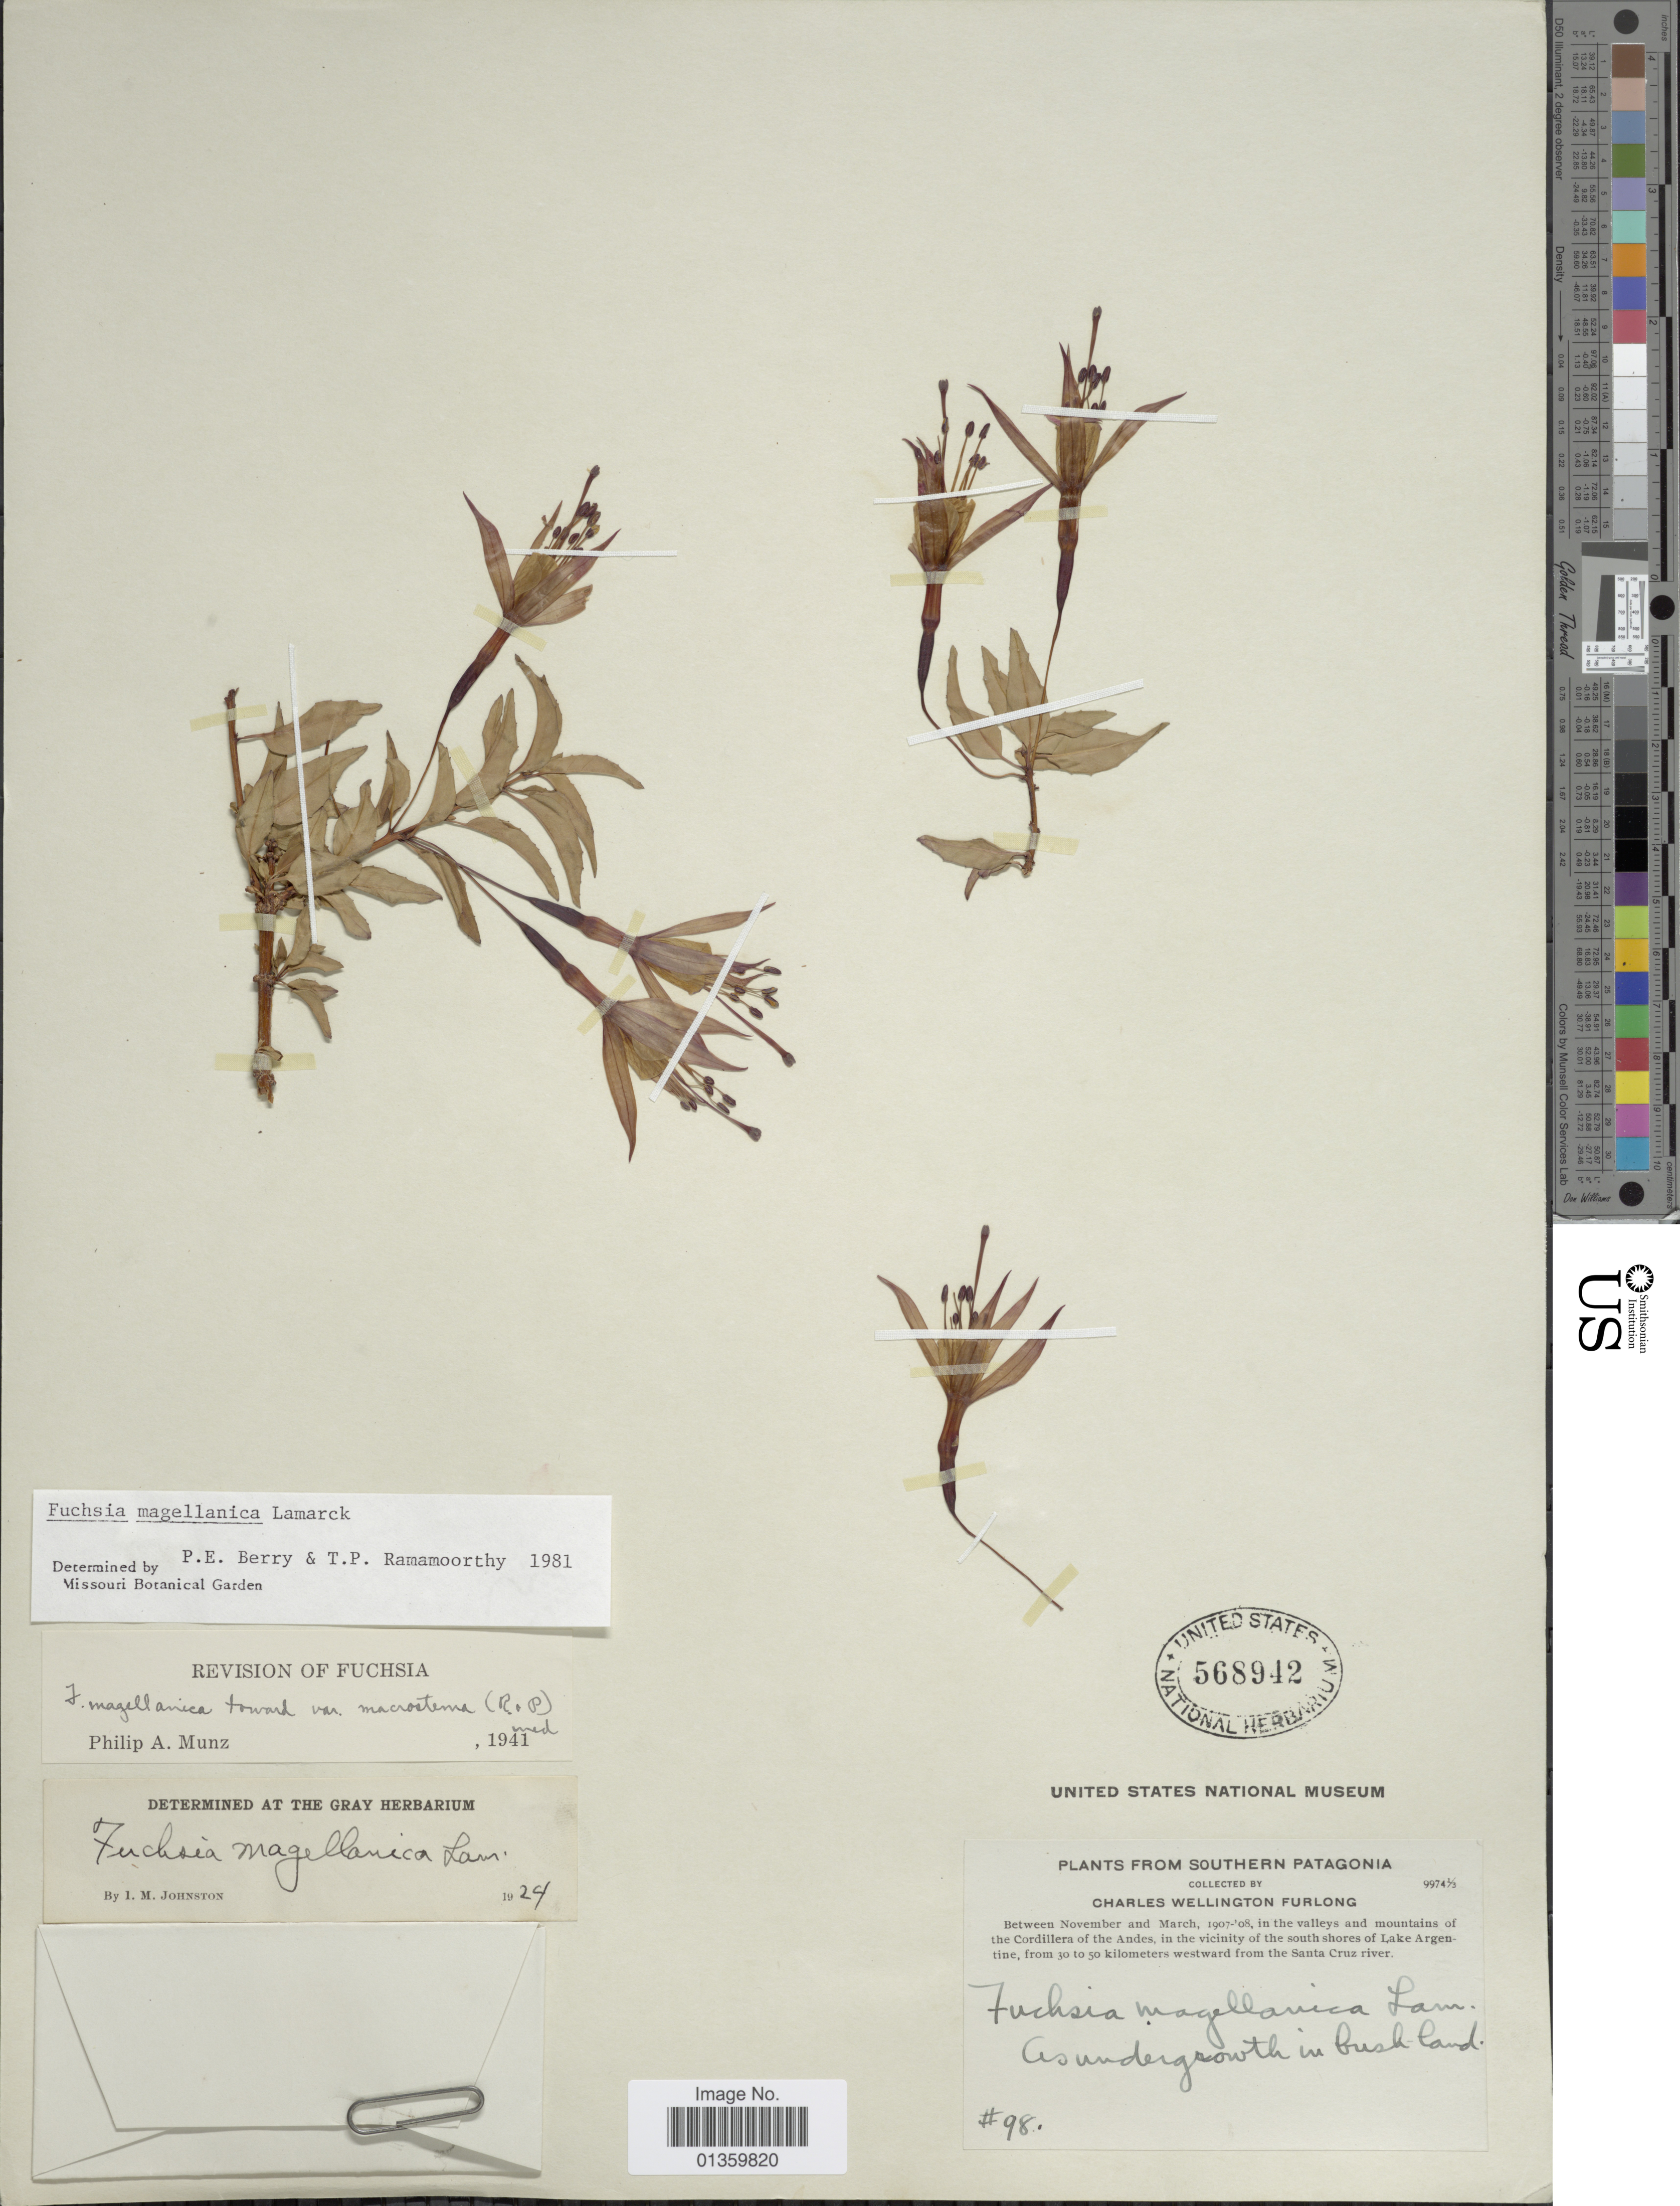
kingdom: Plantae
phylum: Tracheophyta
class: Magnoliopsida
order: Myrtales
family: Onagraceae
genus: Fuchsia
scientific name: Fuchsia magellanica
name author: Lam.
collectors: C. Furlong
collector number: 98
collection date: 1907-11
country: Argentina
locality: Southern Patagonia, in the valleys and mountains of the Cordillera of the Andes, in the vicinity of the south shores of Lake Argentine, from 30 to 50 kilometers westward from the Santa Cruz river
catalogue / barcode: US 568942